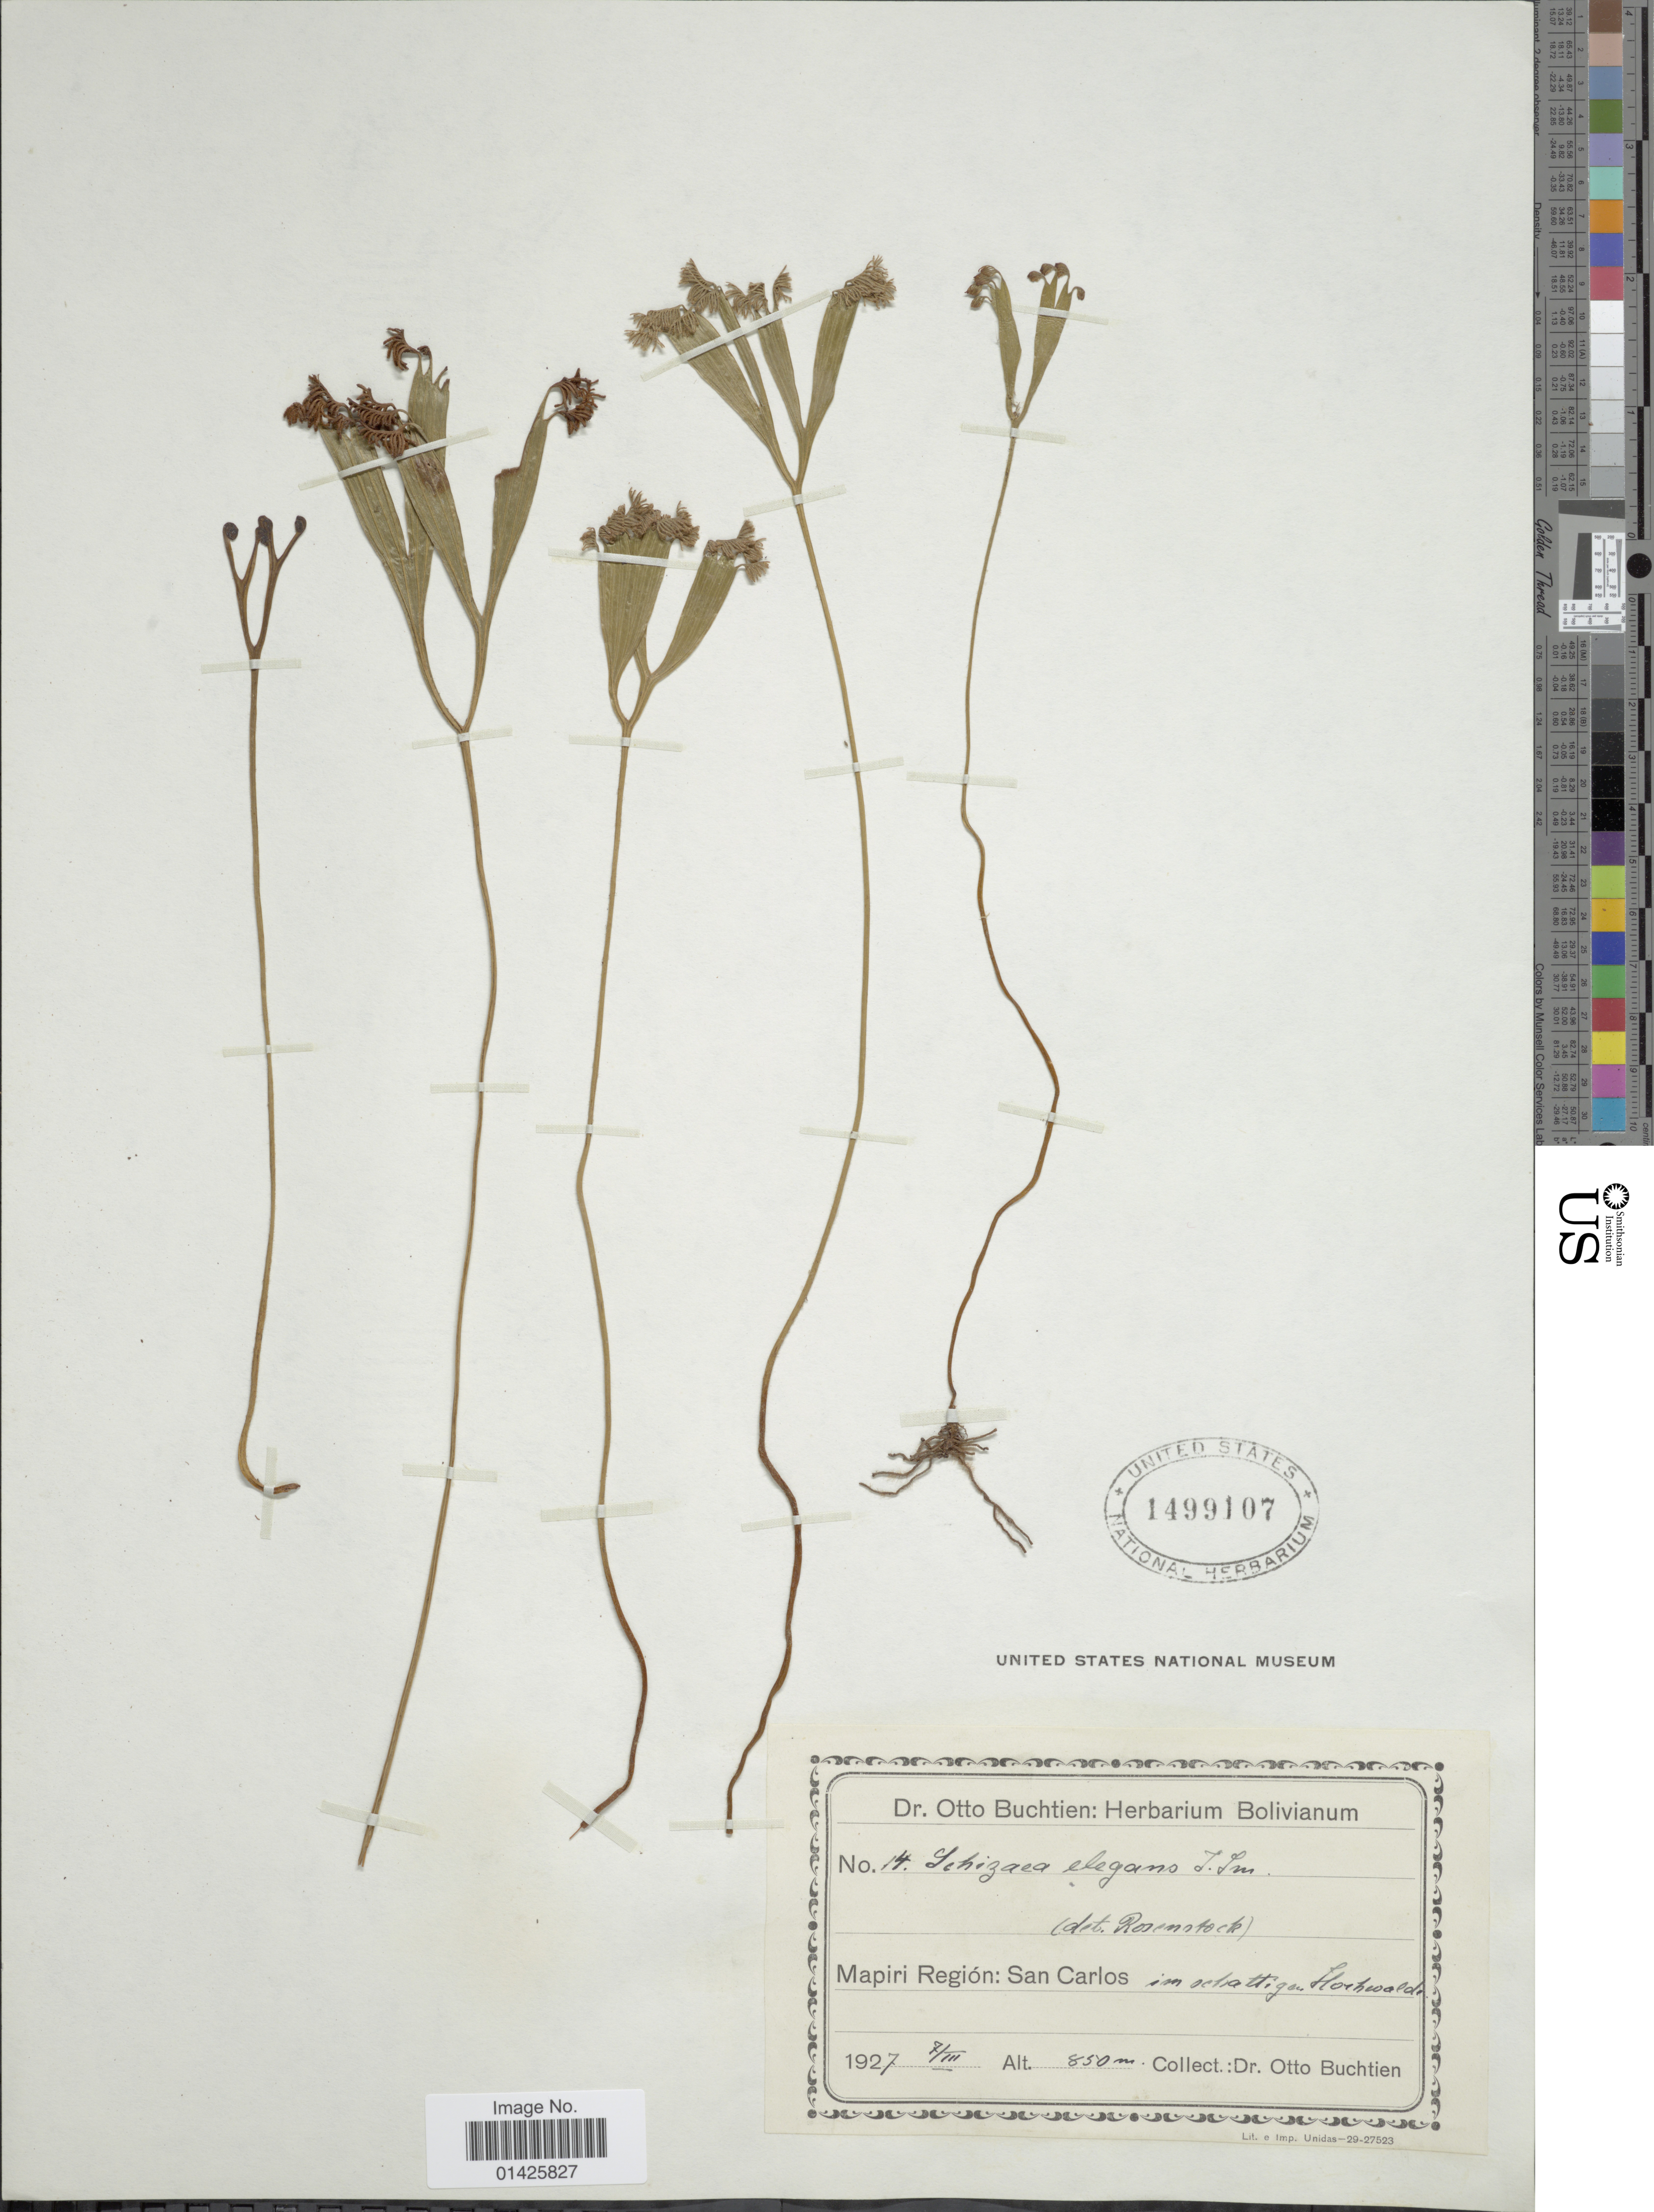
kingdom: Plantae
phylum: Tracheophyta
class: Polypodiopsida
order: Schizaeales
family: Schizaeaceae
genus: Schizaea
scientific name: Schizaea elegans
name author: (Vahl) Sw.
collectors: O. Buchtien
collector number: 14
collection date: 1927-03-07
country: Bolivia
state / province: La Paz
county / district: Mapiri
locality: San Carlos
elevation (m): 850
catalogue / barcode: US 1499107